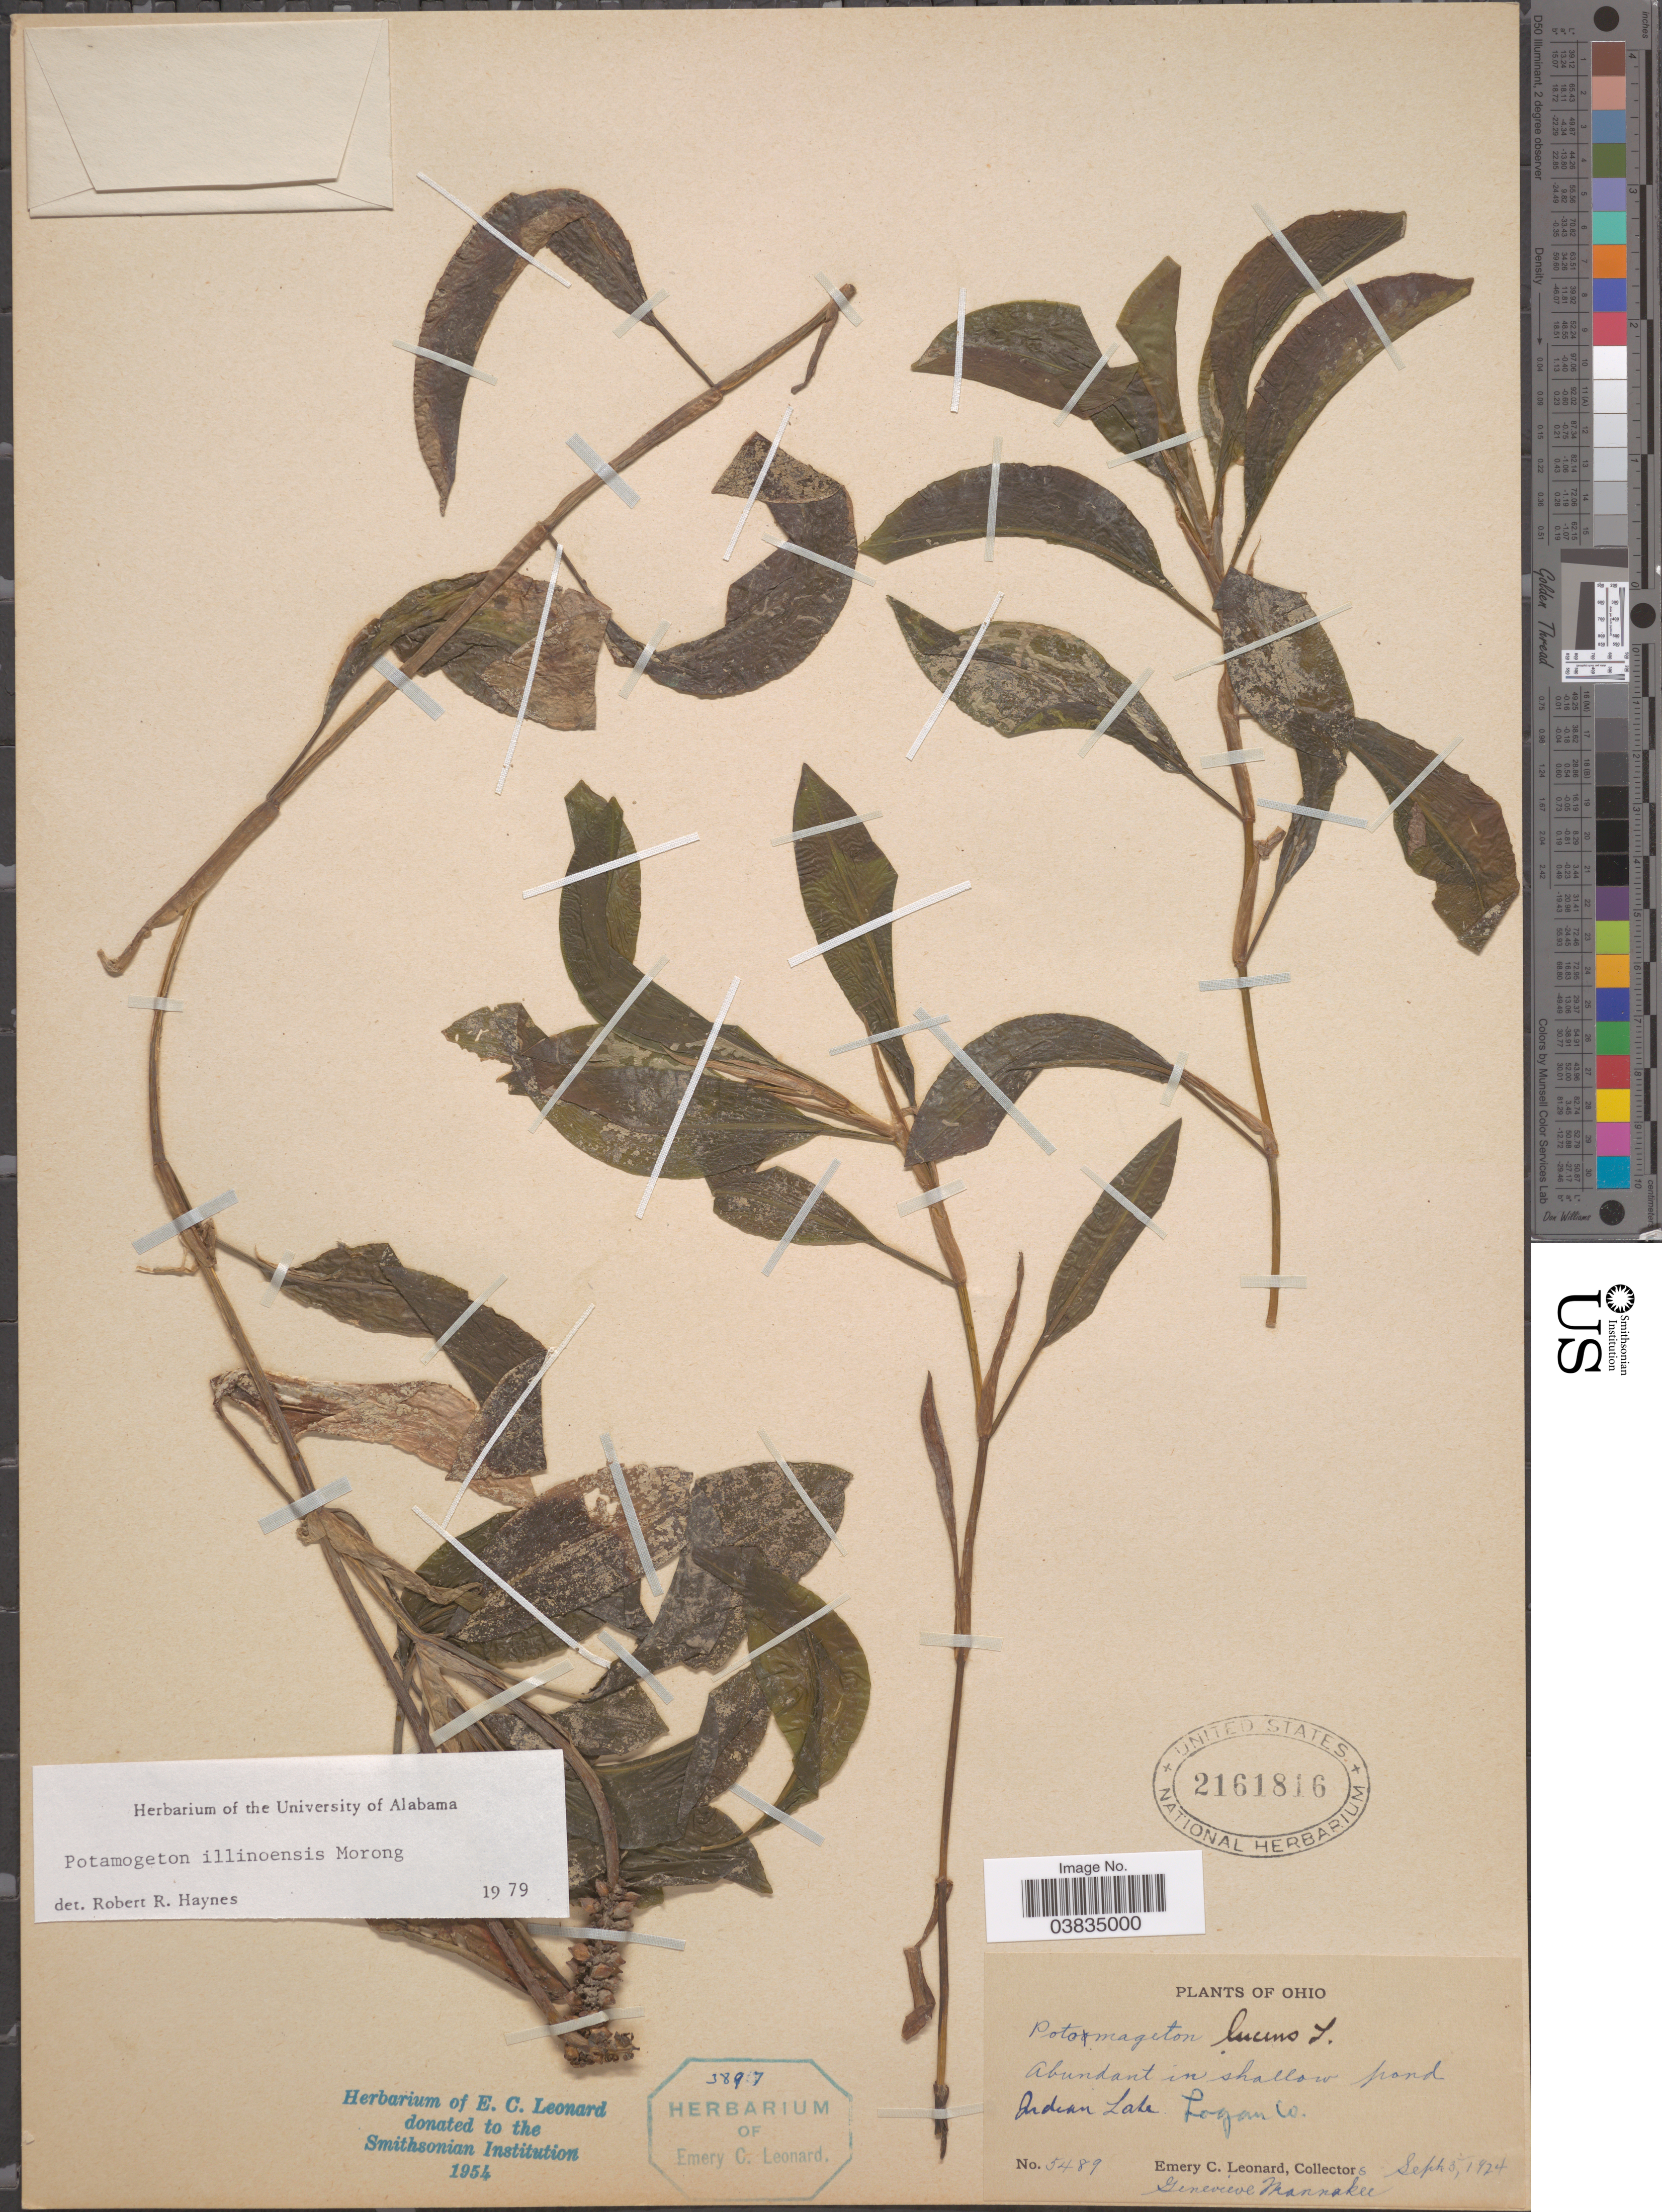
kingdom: Plantae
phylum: Tracheophyta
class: Liliopsida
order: Alismatales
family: Potamogetonaceae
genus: Potamogeton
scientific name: Potamogeton illinoensis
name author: Morong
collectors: E. C. Leonard & G. Mannakee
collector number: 5489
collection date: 1924-09-05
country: United States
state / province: Ohio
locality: Indian Lake. Logan Co.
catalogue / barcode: US 2161816